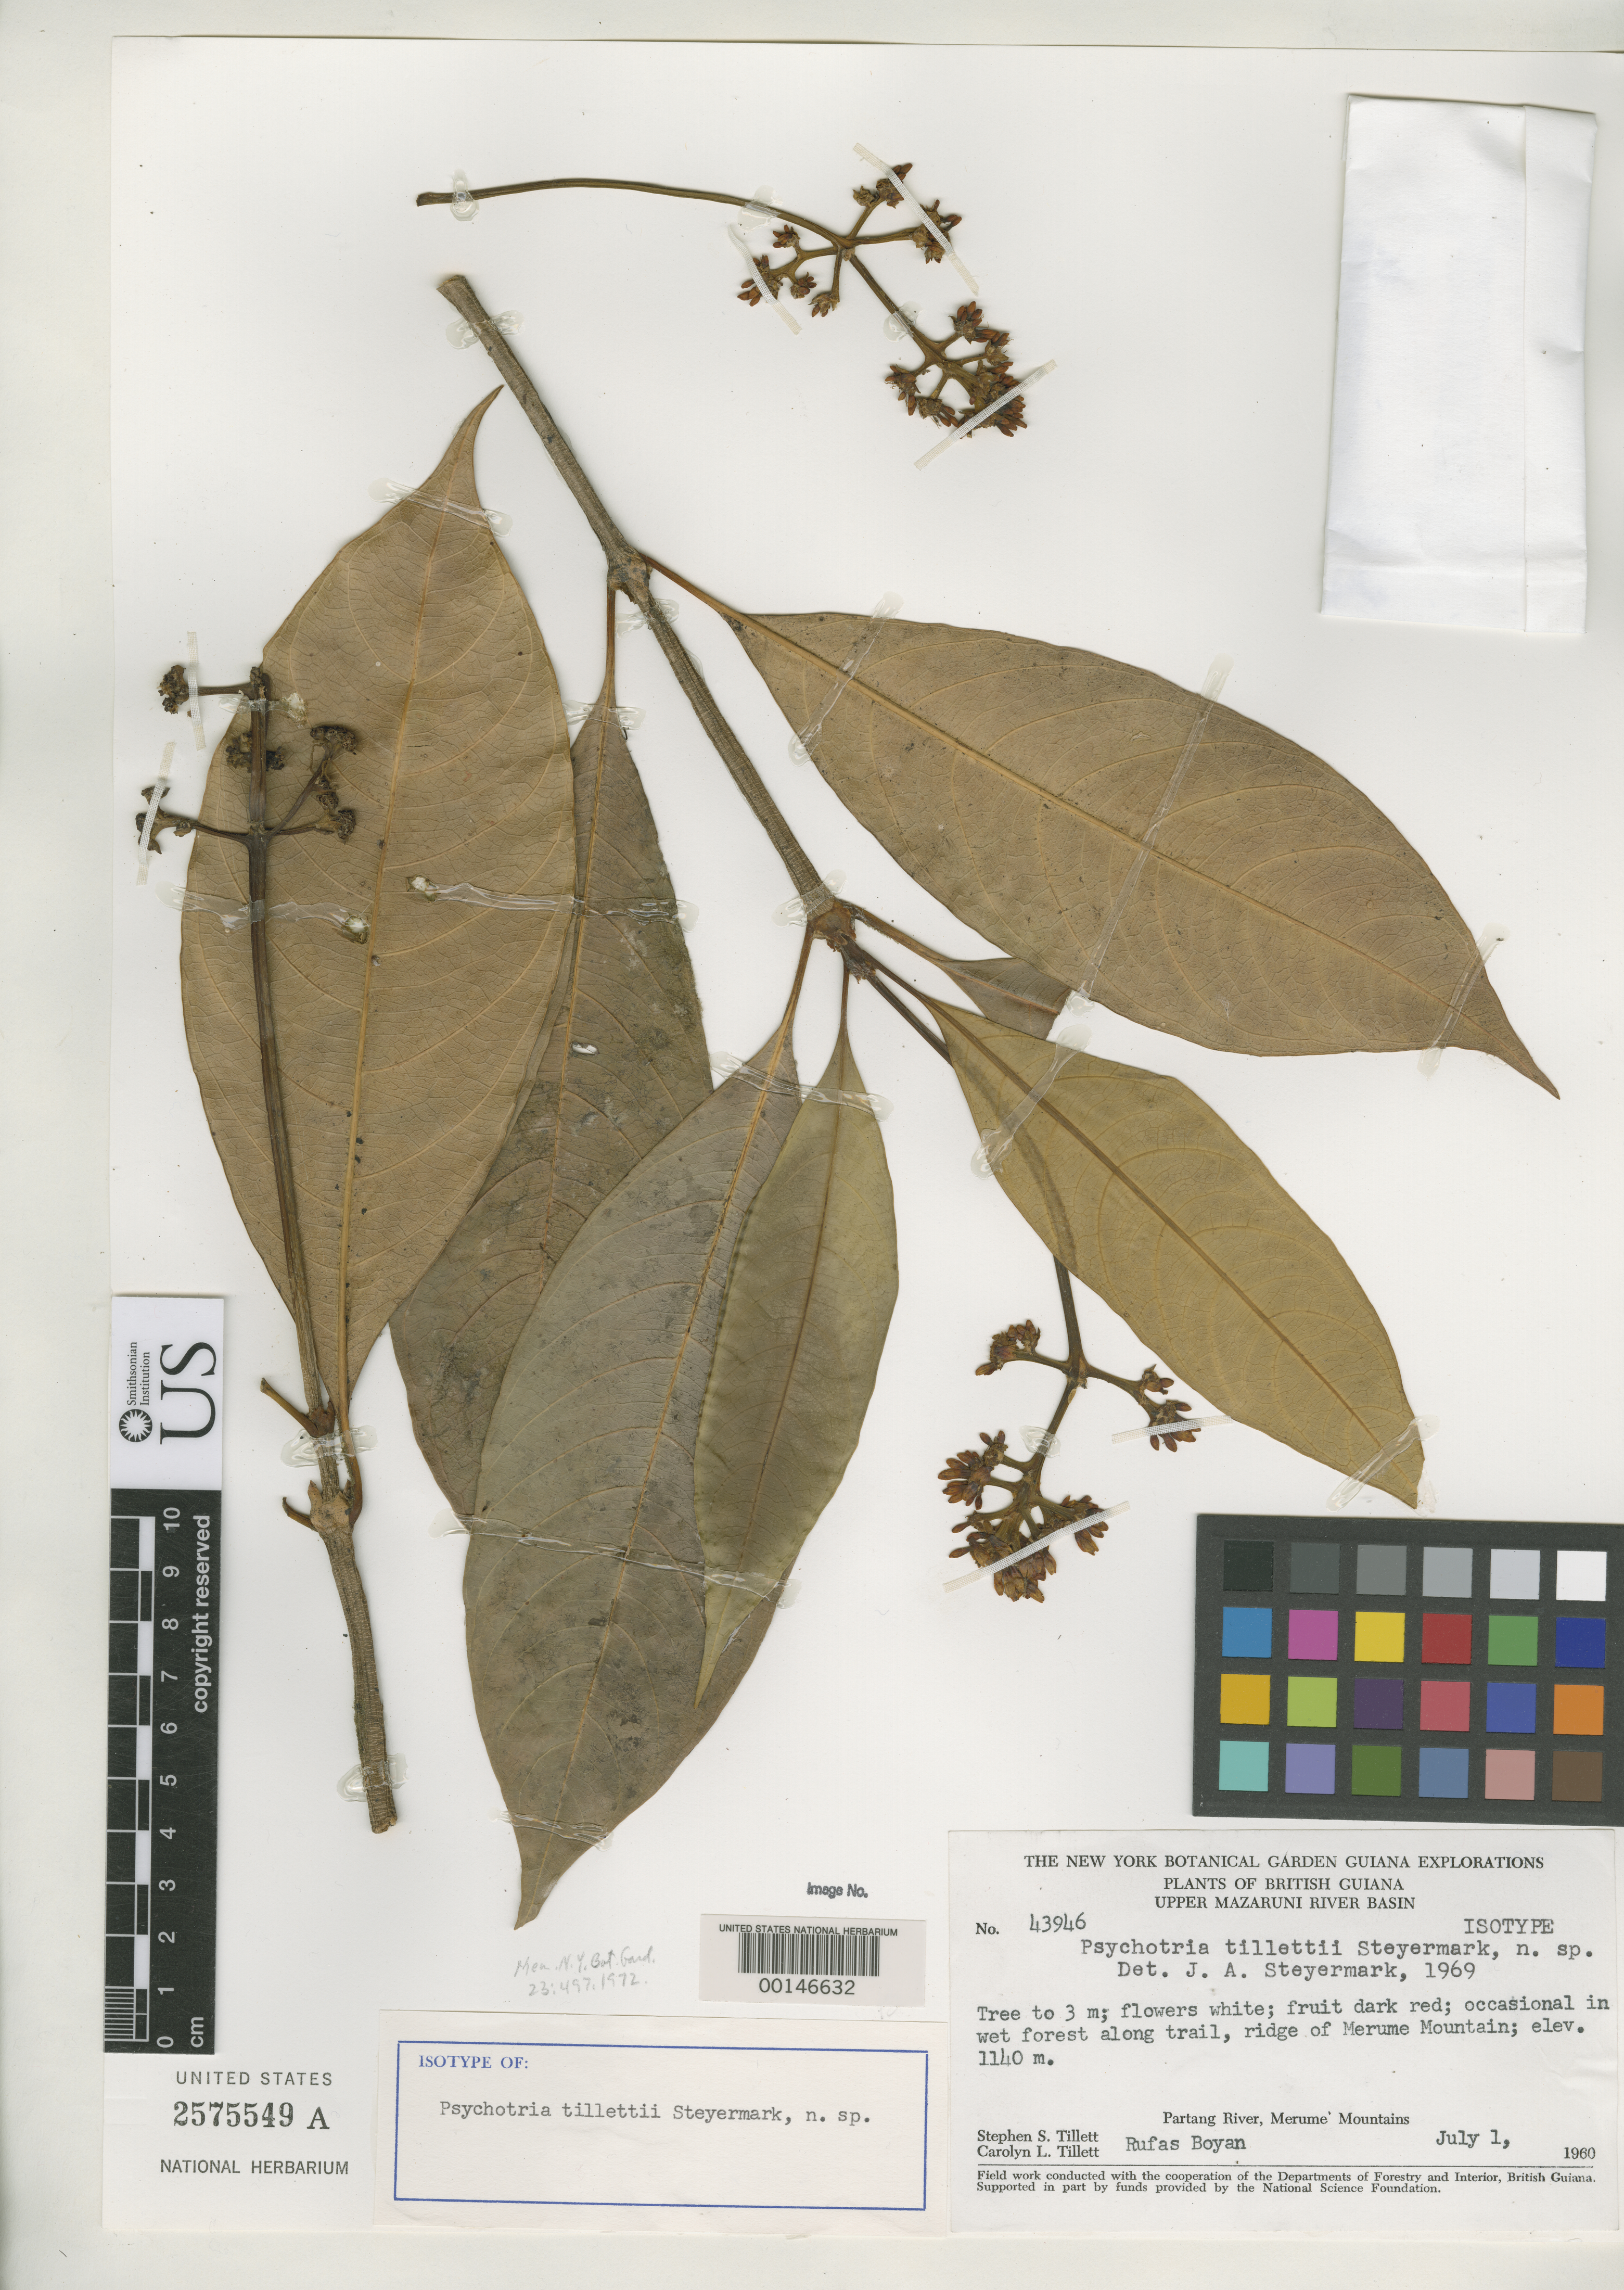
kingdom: Plantae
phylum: Tracheophyta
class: Magnoliopsida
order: Gentianales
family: Rubiaceae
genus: Psychotria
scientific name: Psychotria tillettii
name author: Steyerm.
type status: Isotype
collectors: S. S. Tillett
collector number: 43946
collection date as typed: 01 Jul 1960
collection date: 1960-07-01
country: Guyana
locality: Upper Marazuni River basin, Partang River, ridge of Merume Mt.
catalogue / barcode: US 2575549A